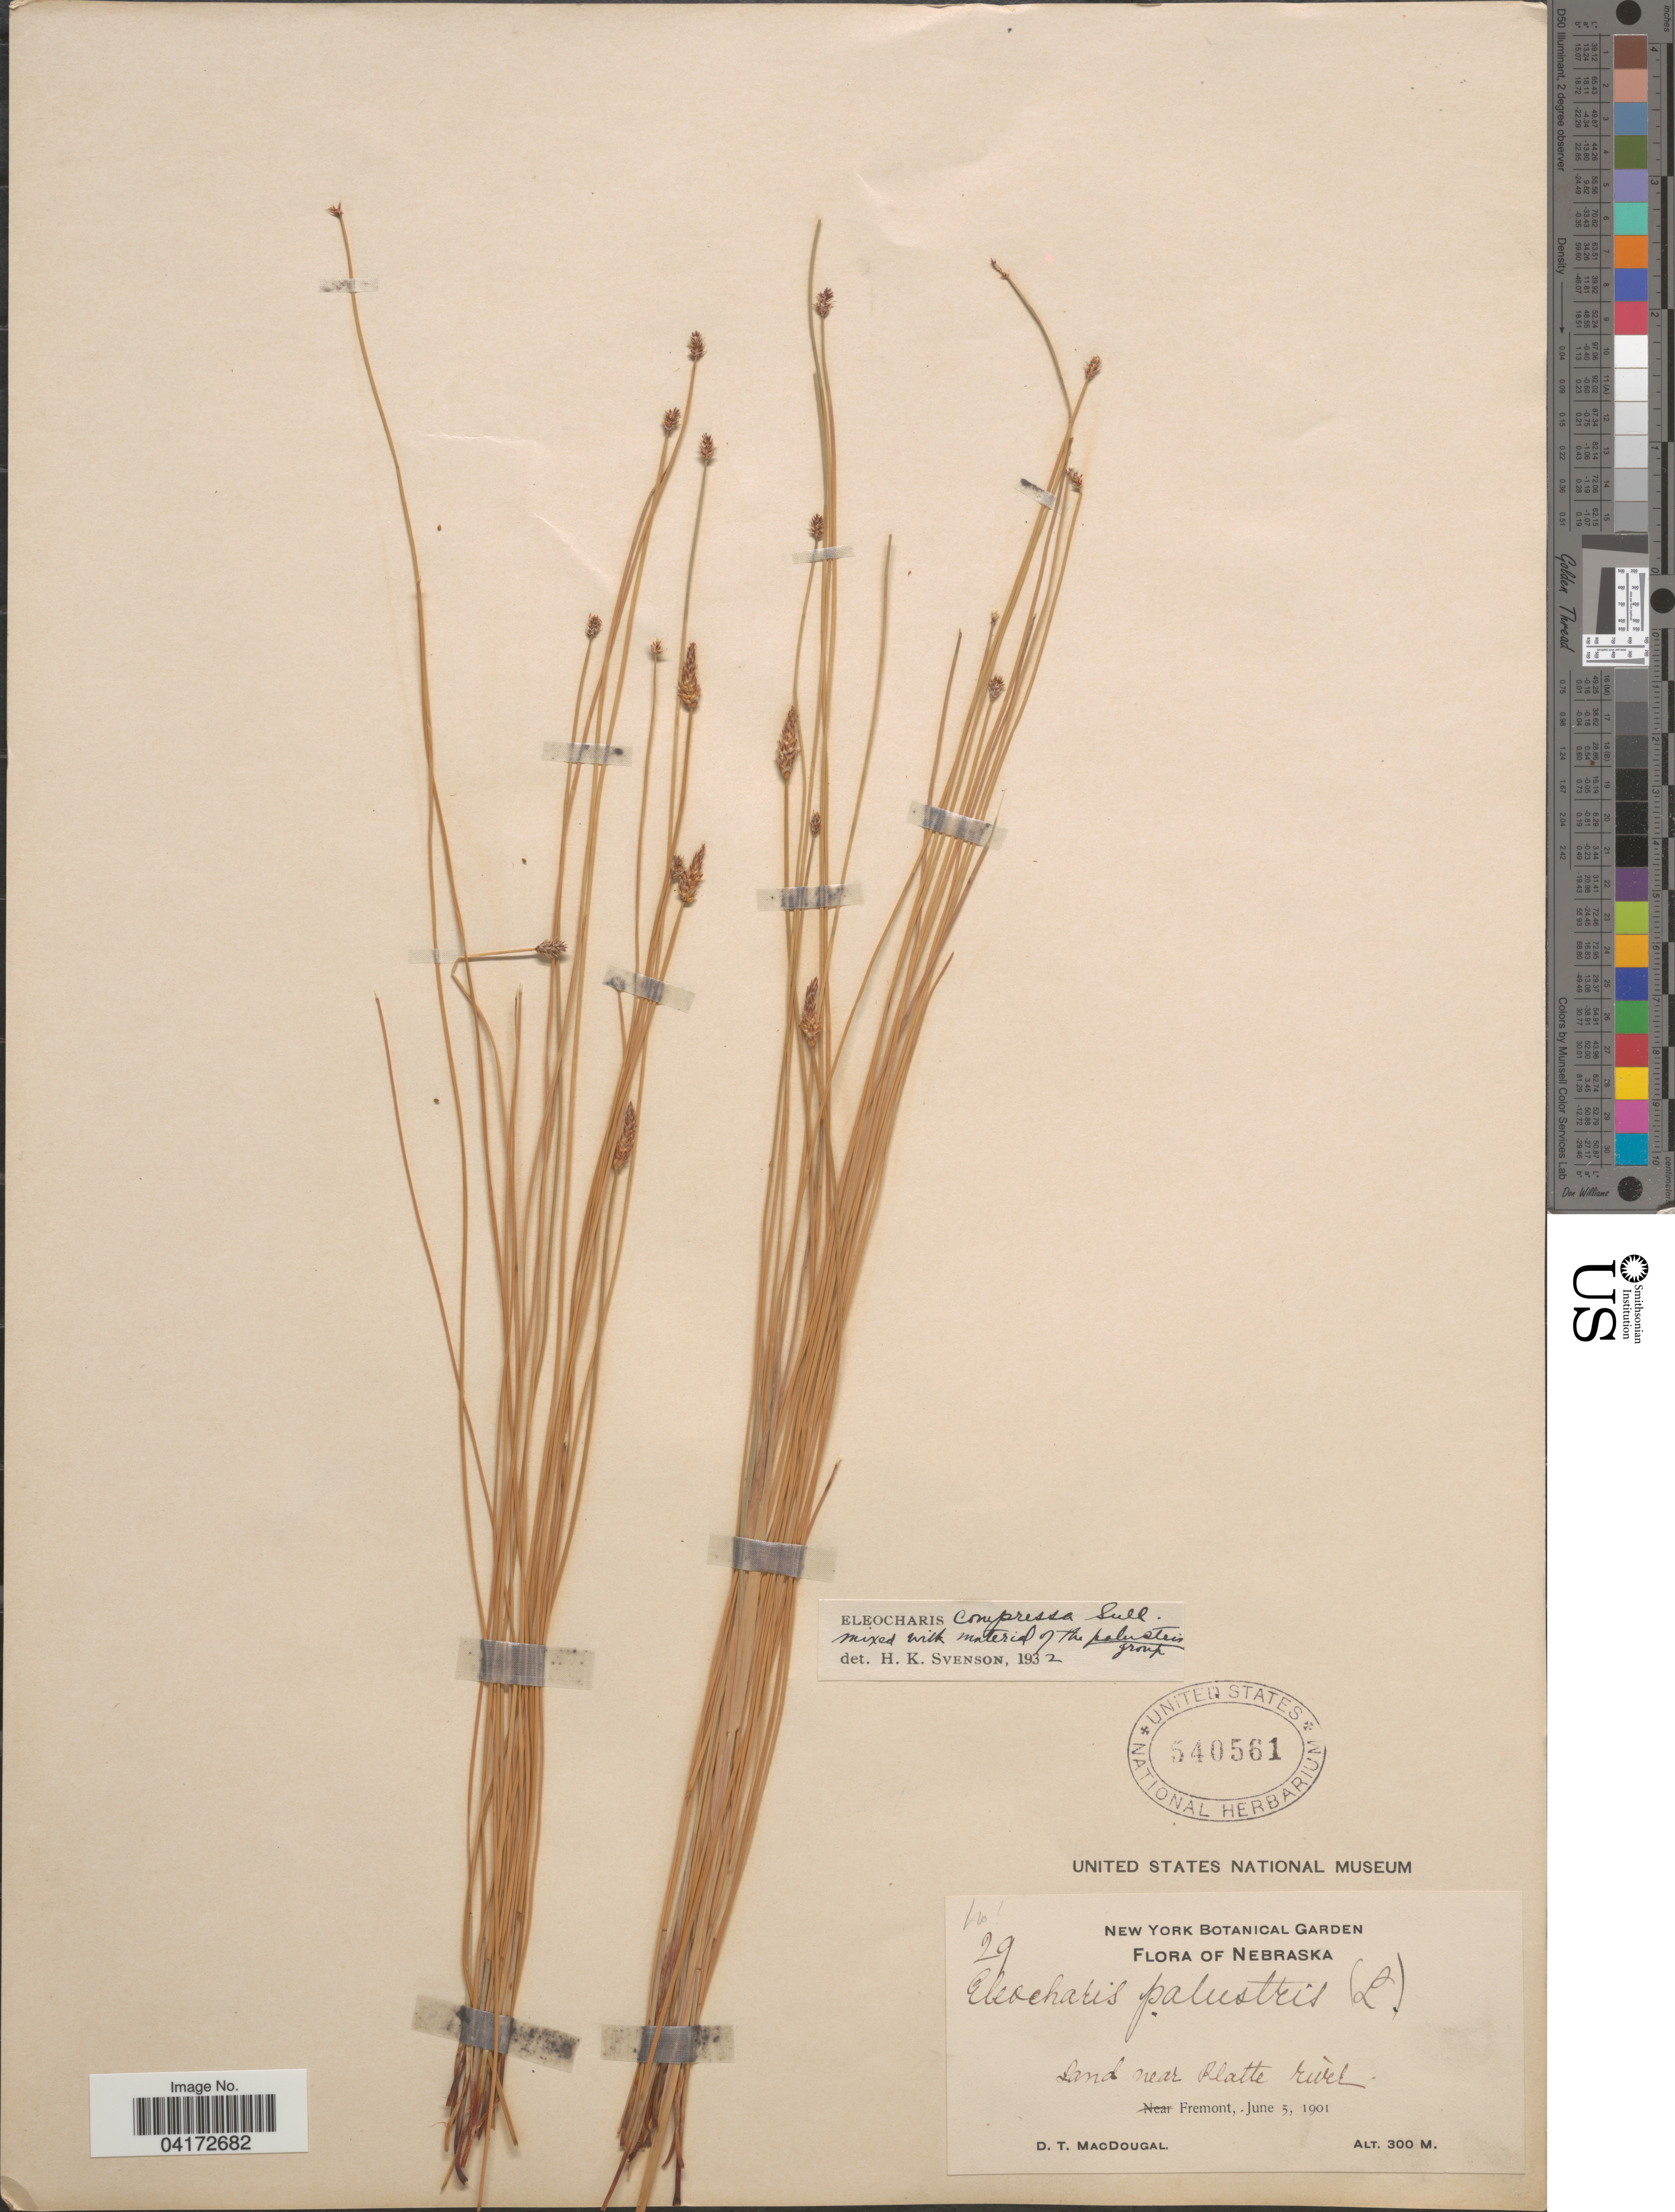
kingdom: Plantae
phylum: Tracheophyta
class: Liliopsida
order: Poales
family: Cyperaceae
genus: Eleocharis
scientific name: Eleocharis compressa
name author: Sull.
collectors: D. T. MacDougal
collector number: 29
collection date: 1901-06-05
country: United States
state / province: Nebraska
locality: Land near Platte River. Fremont.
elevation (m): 300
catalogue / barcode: US 540561